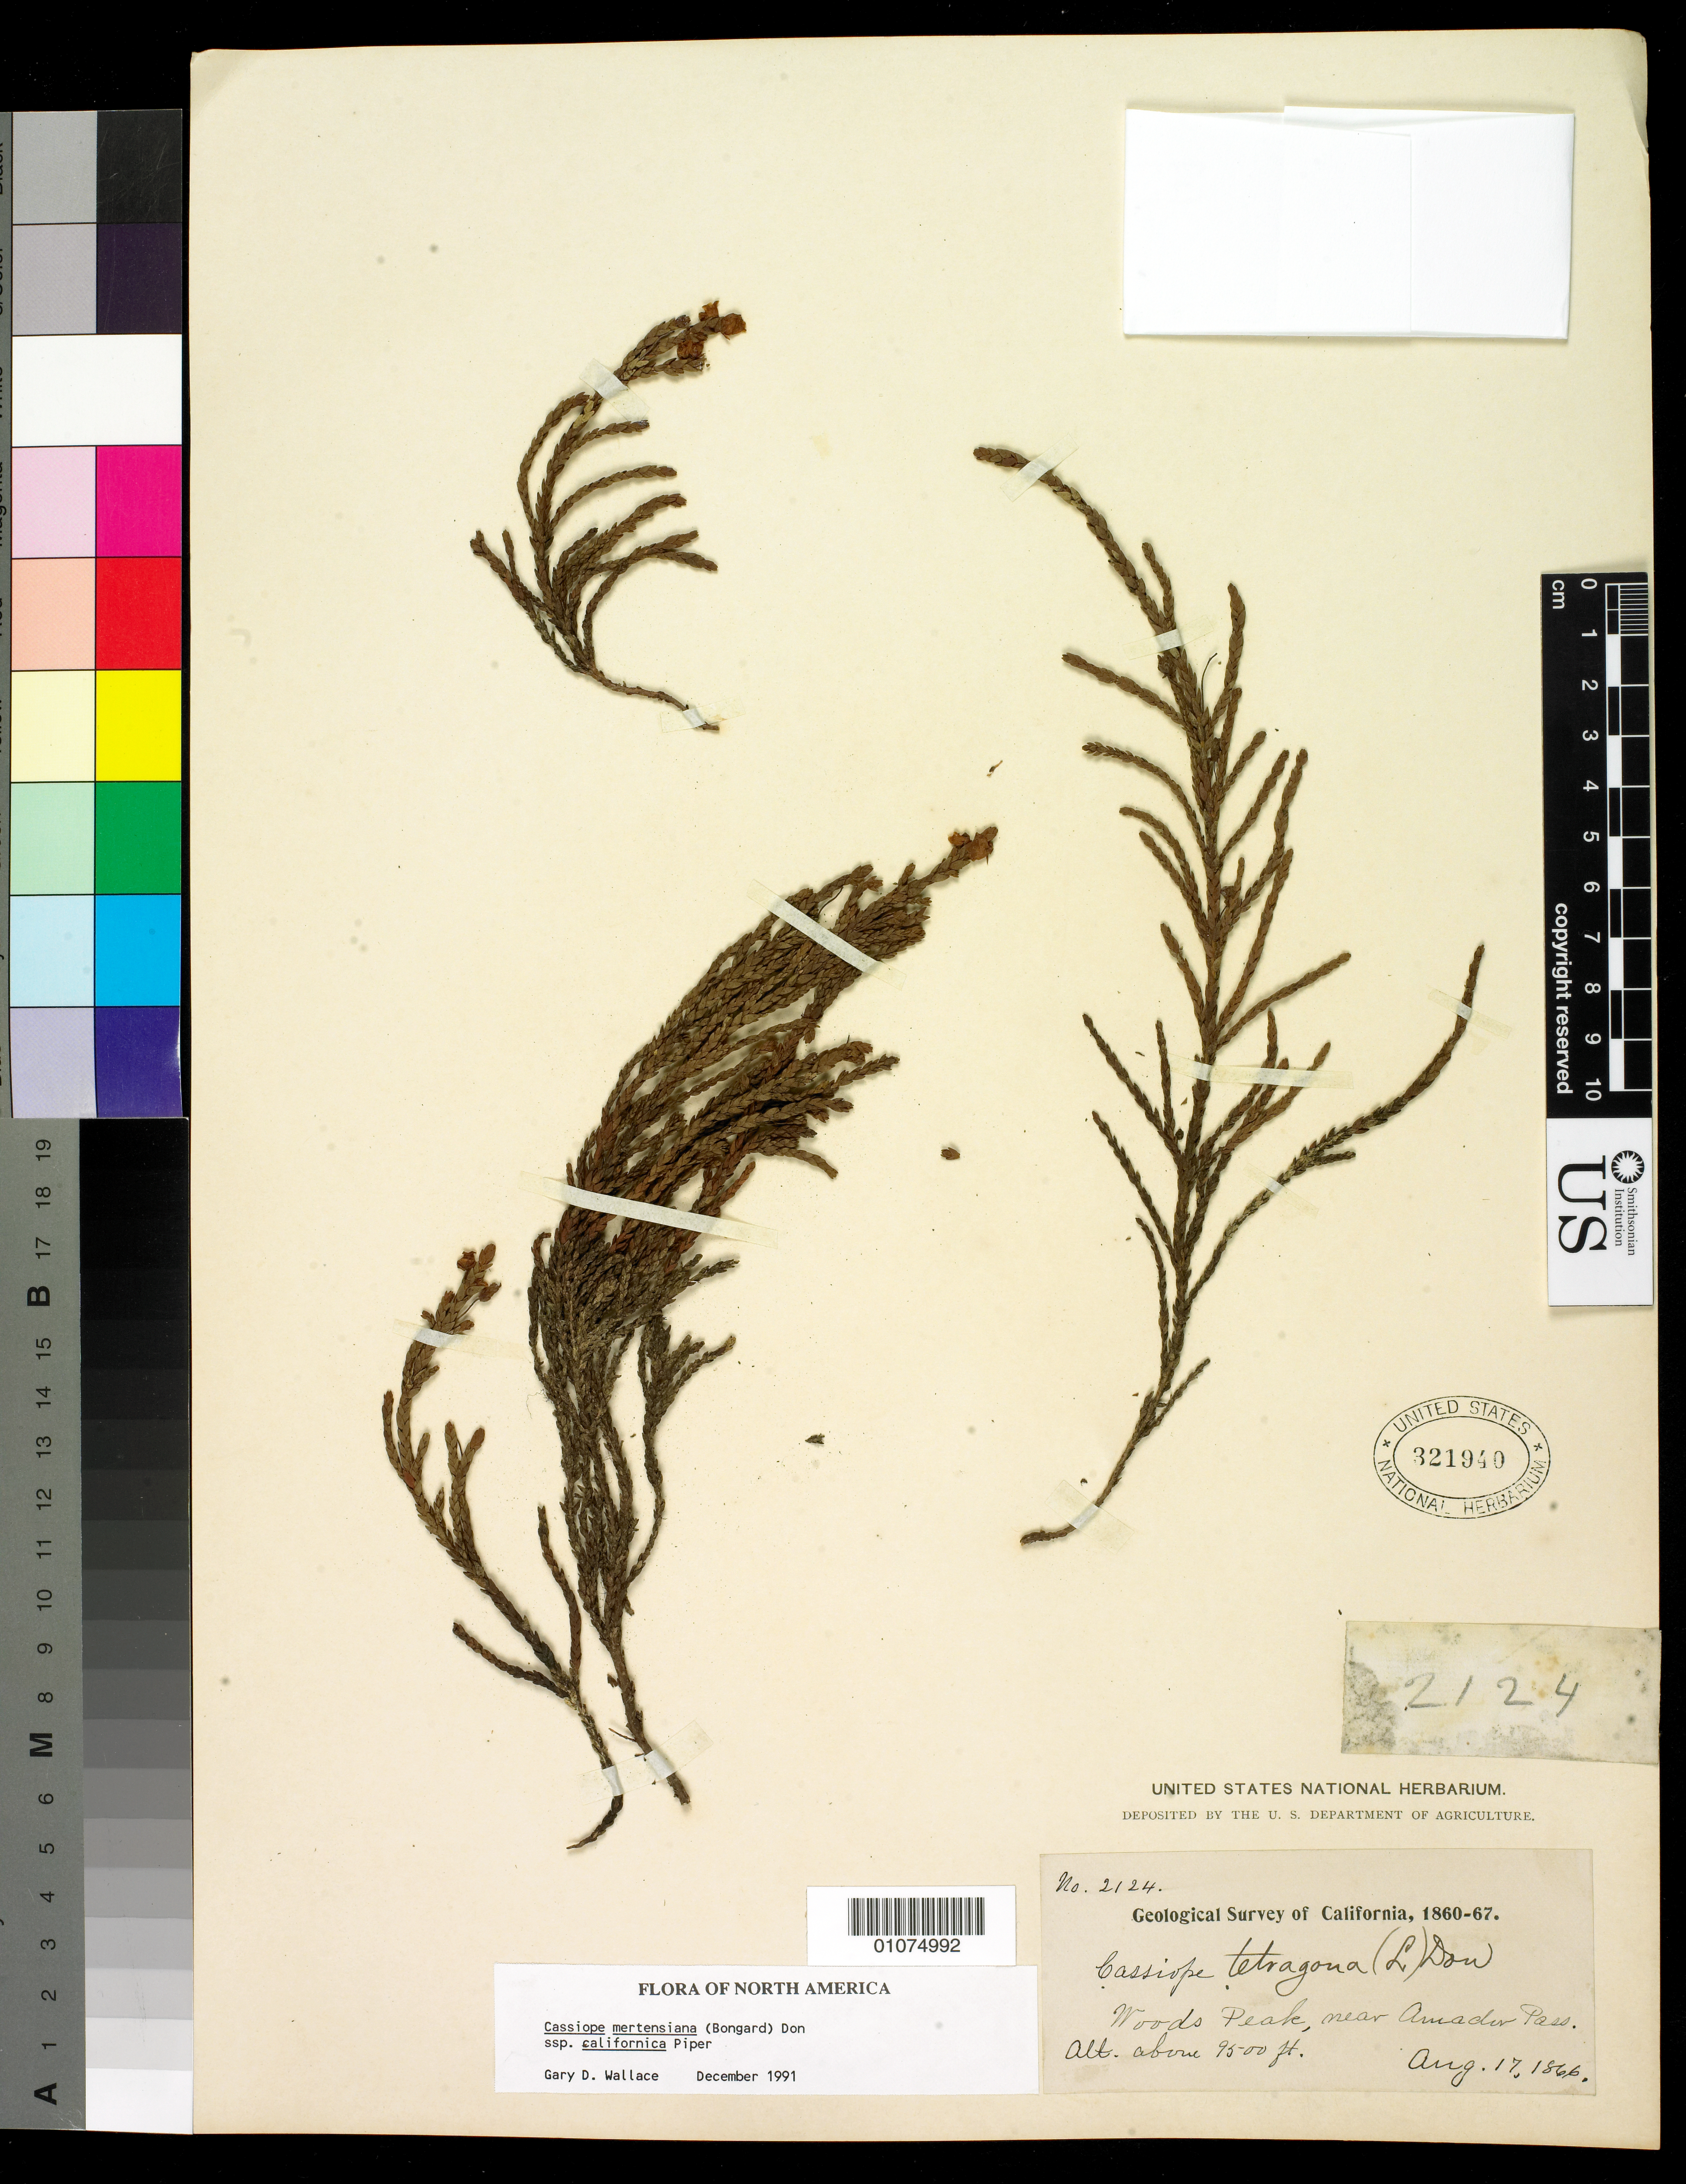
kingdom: Plantae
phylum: Tracheophyta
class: Magnoliopsida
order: Ericales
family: Ericaceae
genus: Cassiope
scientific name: Cassiope mertensiana subsp. californica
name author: Piper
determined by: Wallace, G. D.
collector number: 2124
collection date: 1866-08-17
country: United States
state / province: California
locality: Woods Peak, near Amadeo Pass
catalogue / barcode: US 321940